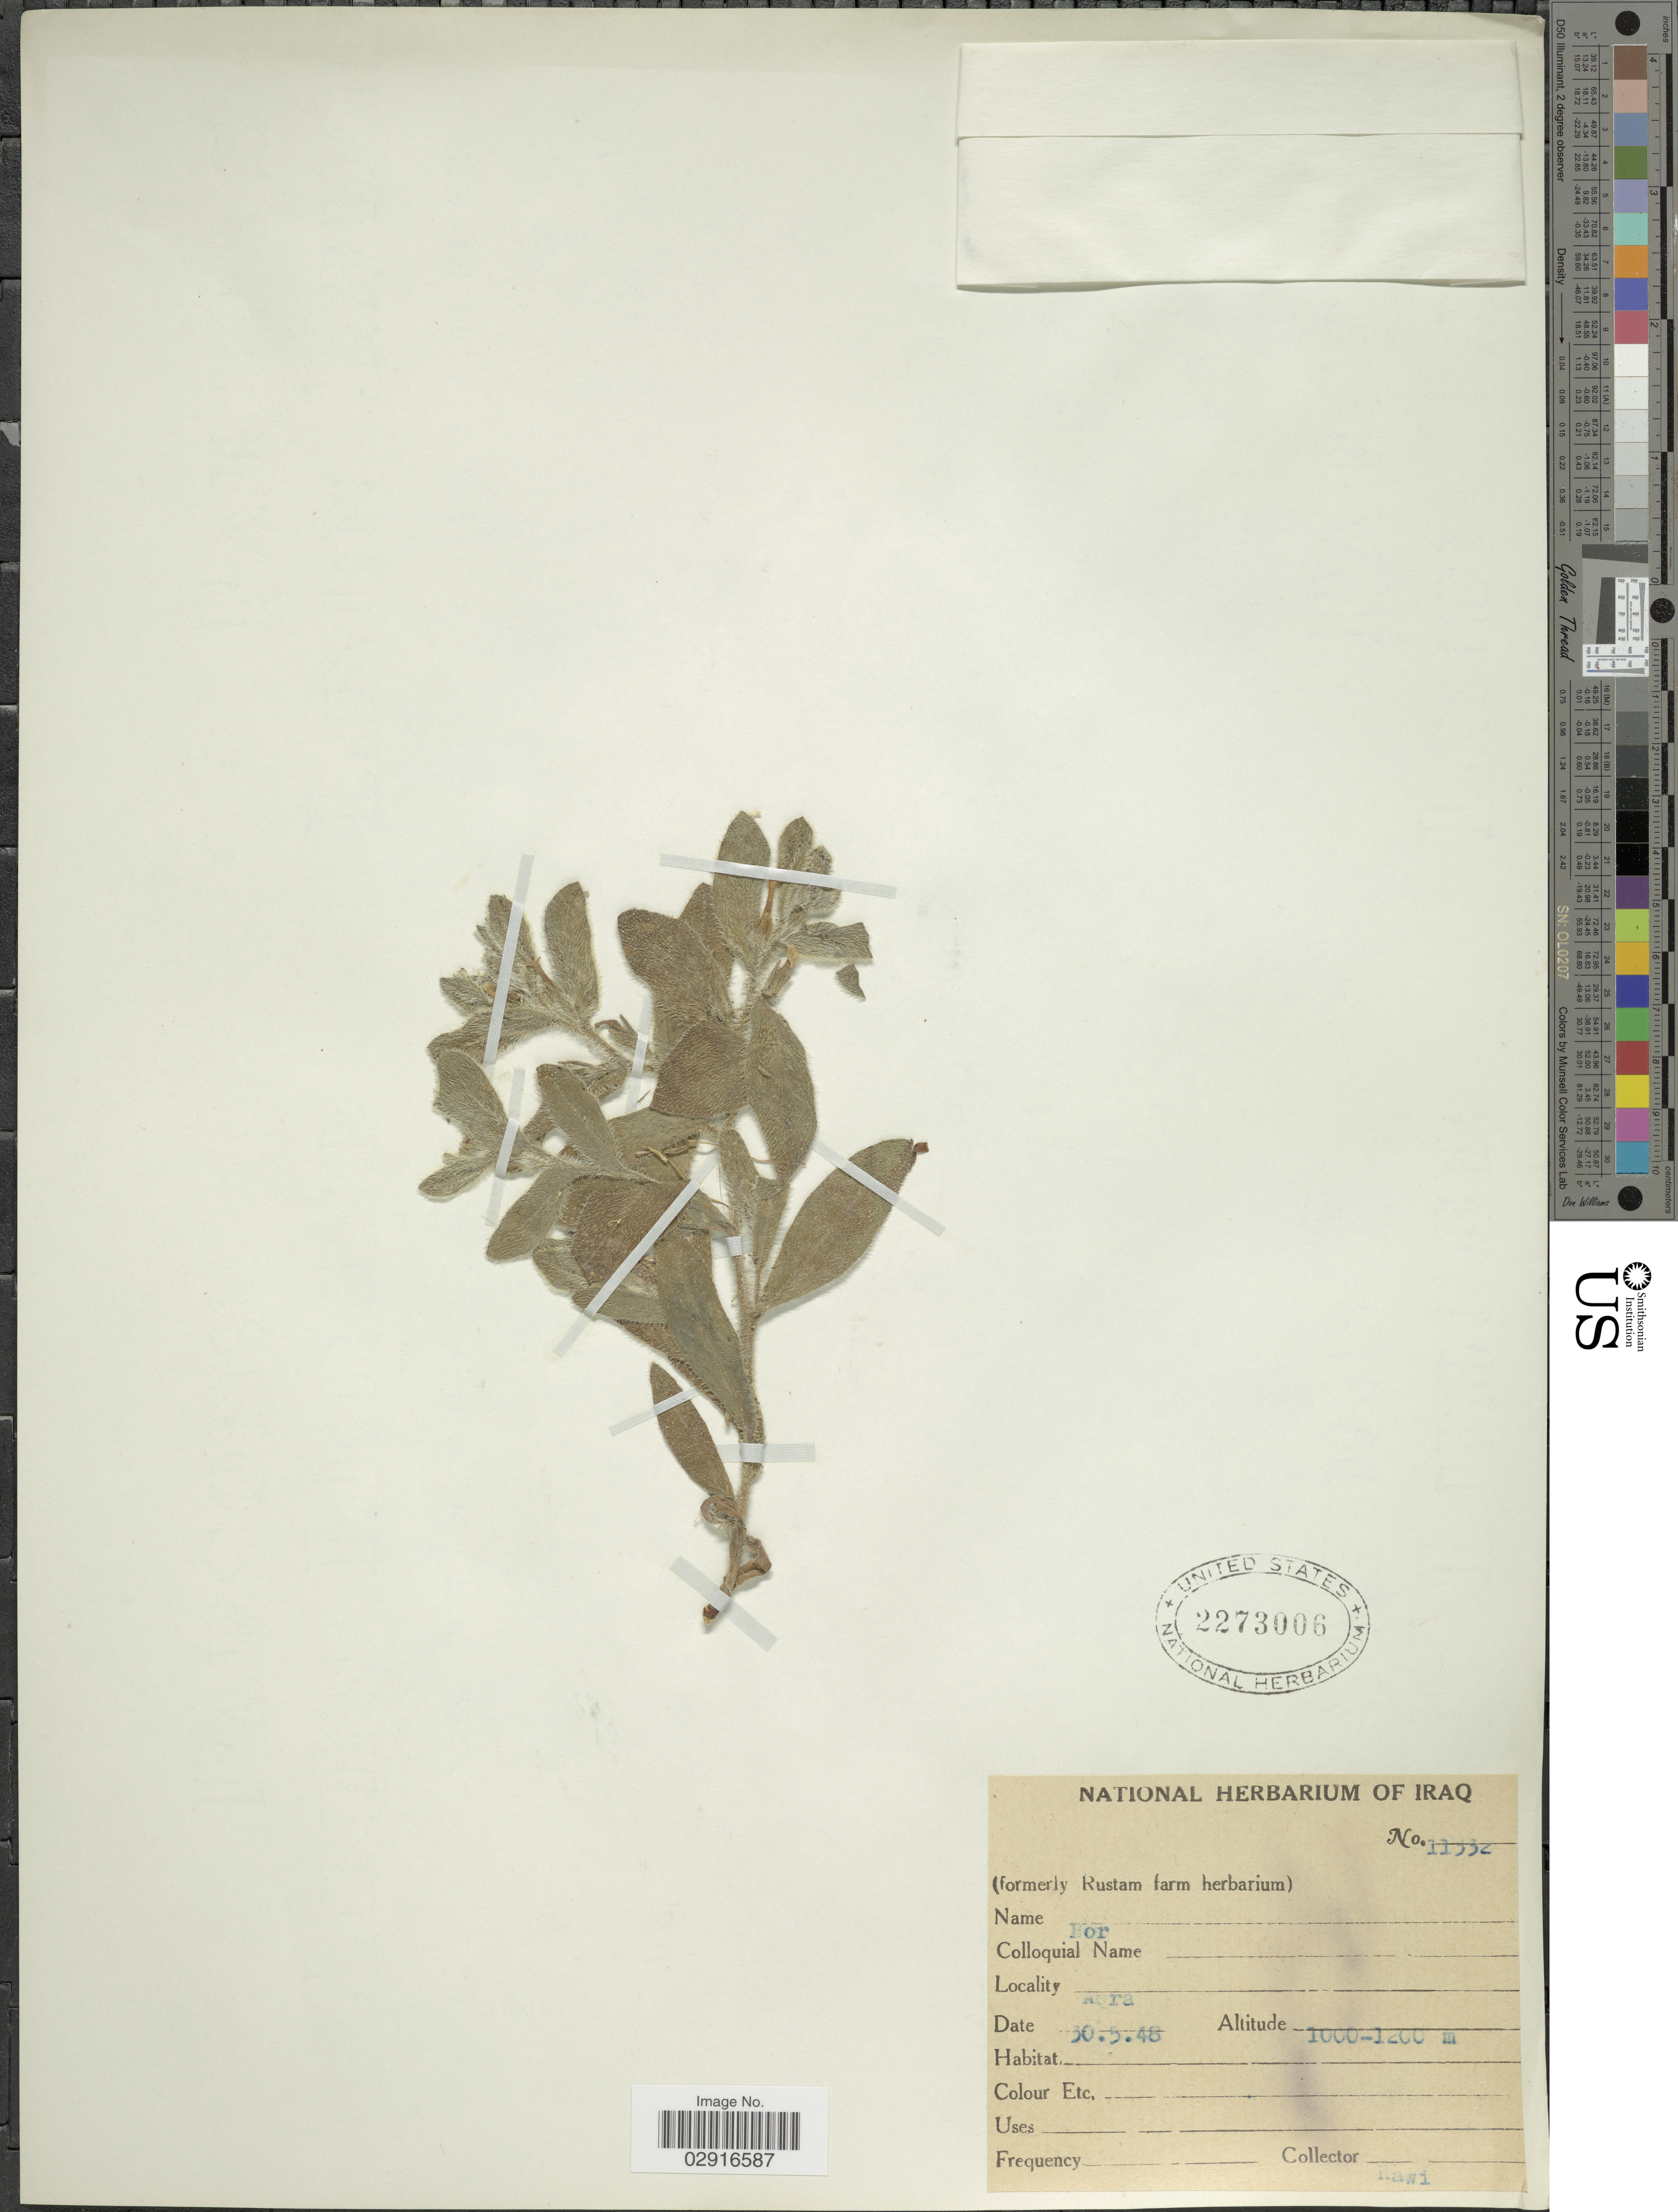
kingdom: Plantae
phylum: Tracheophyta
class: Magnoliopsida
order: Boraginales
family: Boraginaceae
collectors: -. Rawi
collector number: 11332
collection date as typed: Transcribed d/m/y: 30/5/48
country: Iraq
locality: Aqra.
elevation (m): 1000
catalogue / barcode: US 2273006